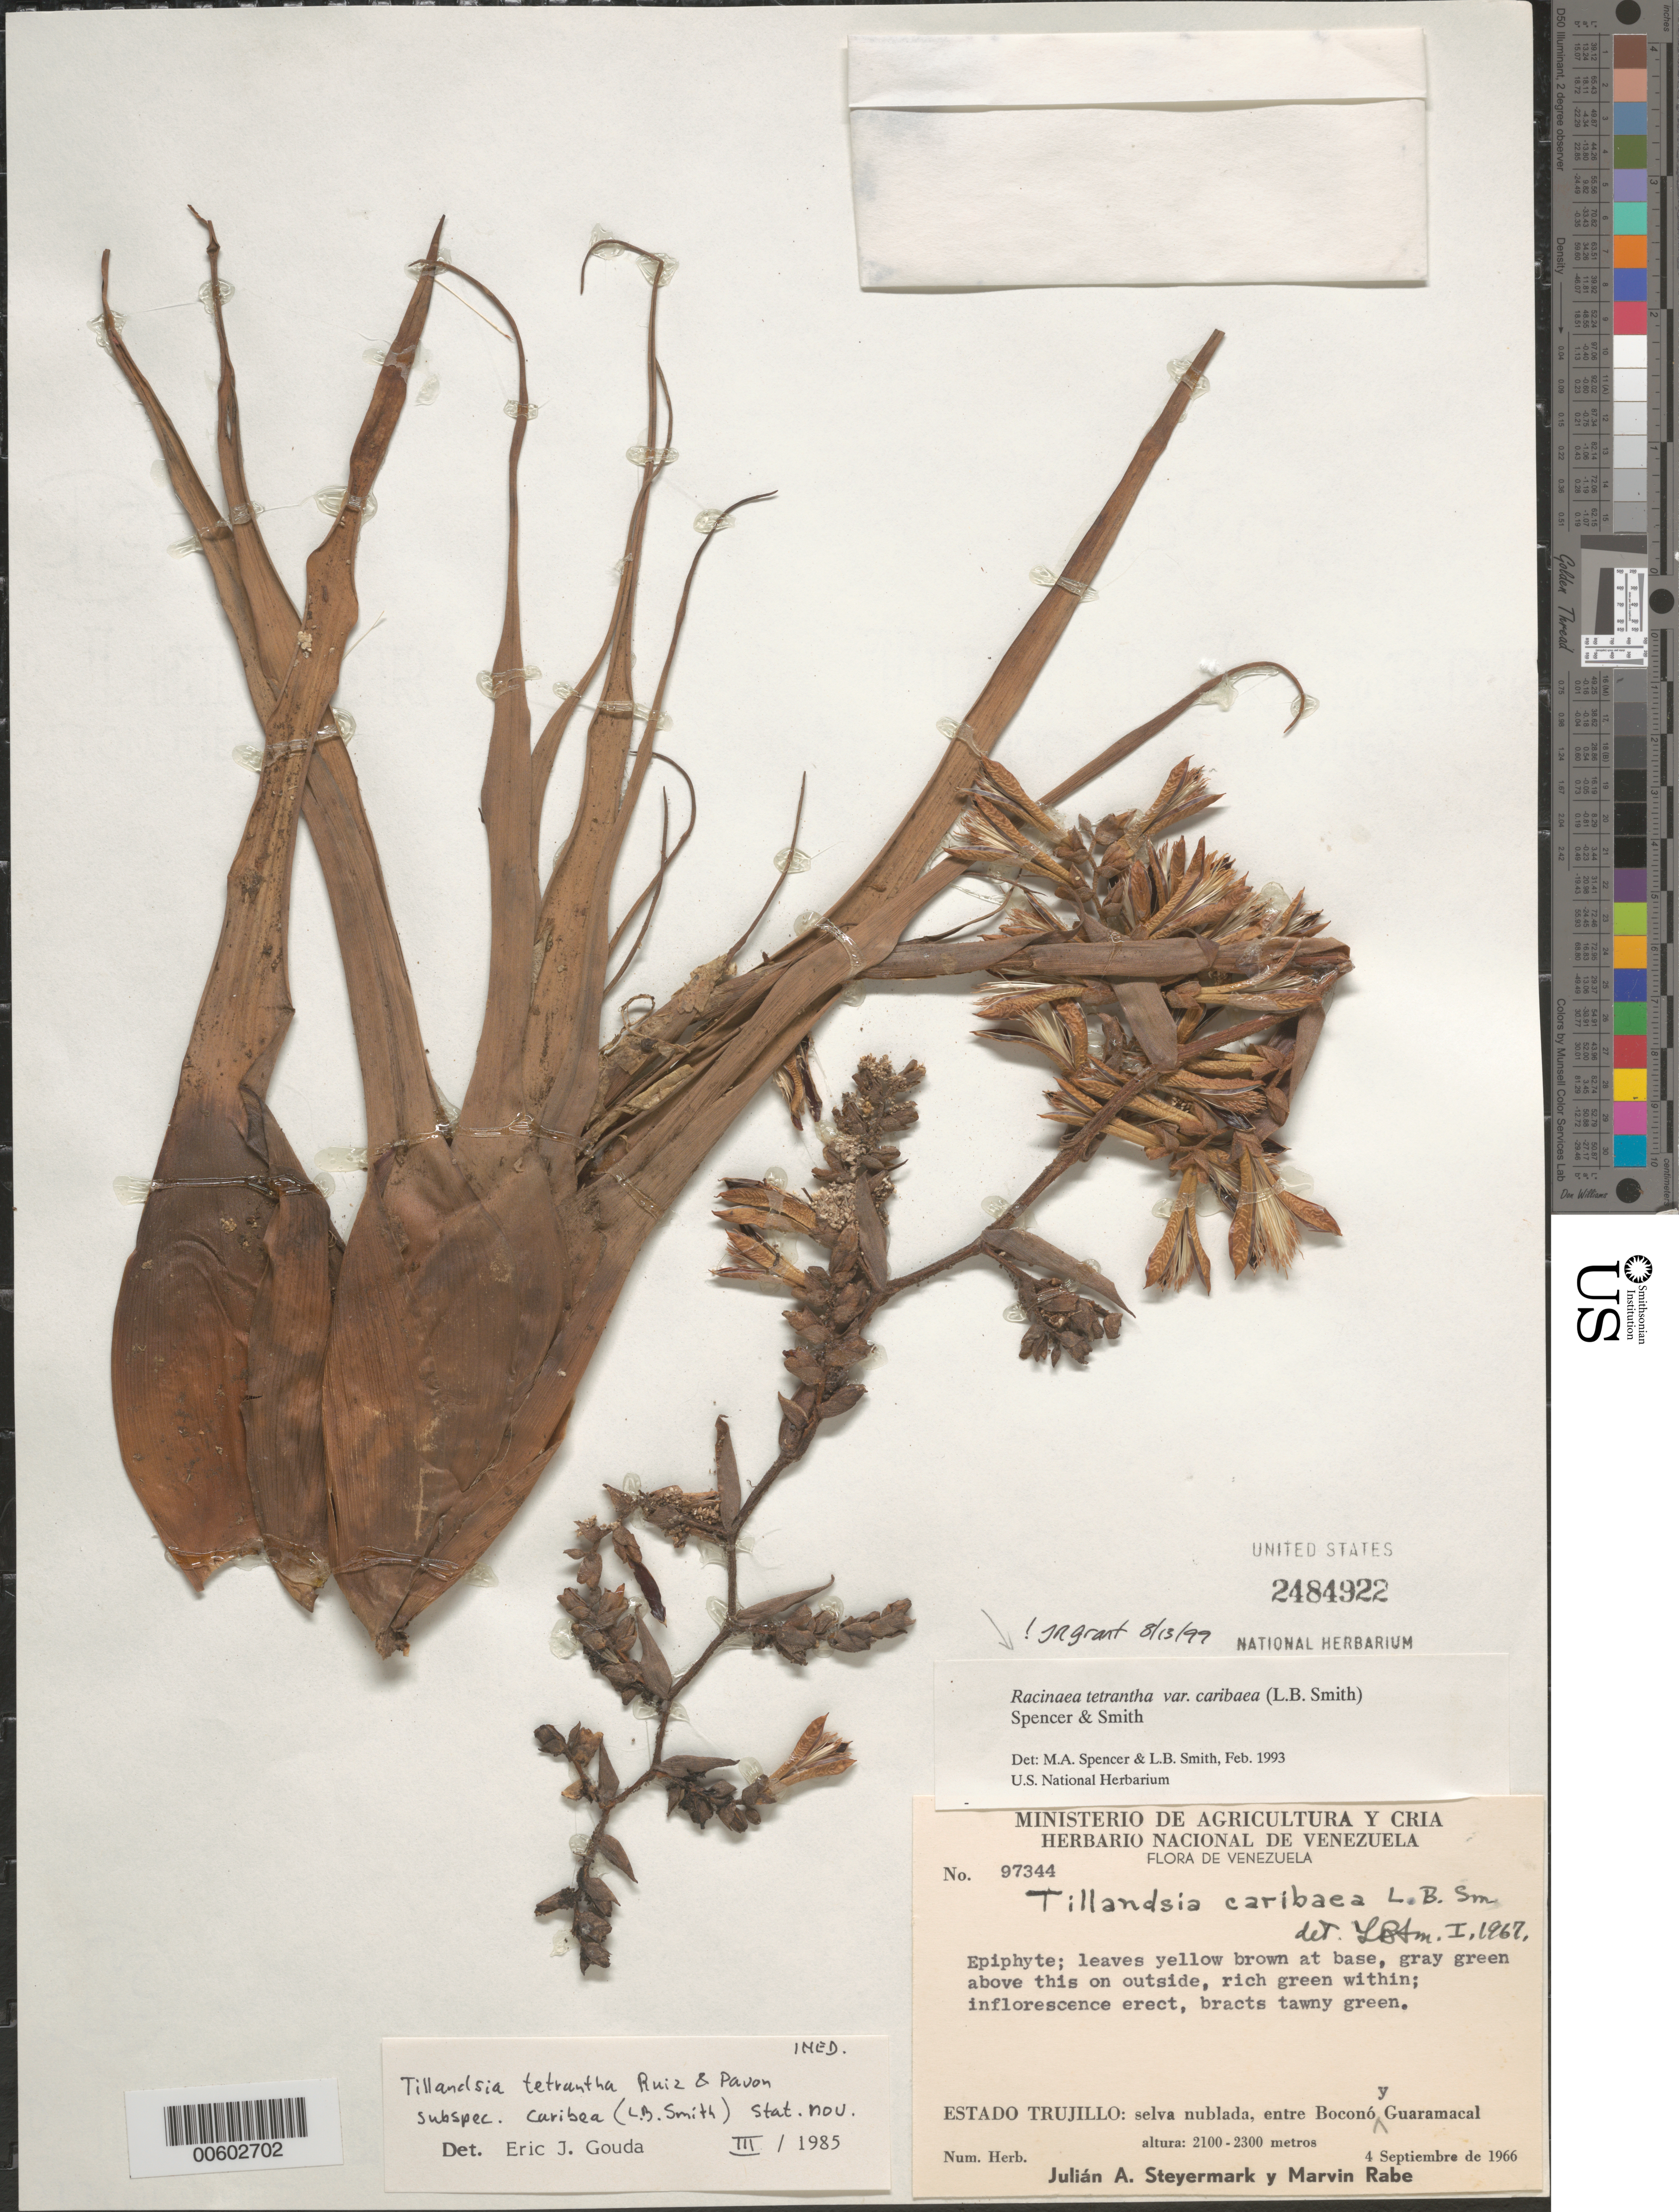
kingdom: Plantae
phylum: Tracheophyta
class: Liliopsida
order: Poales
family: Bromeliaceae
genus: Racinaea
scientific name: Racinaea tetrantha var. caribaea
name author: (L.B. Sm.) M.A. Spencer & L.B. Sm.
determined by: Spencer, M. A.; Smith, L. B.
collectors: J. Steyermark & M. Rabe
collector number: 97344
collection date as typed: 04 Sep 1966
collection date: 1966-09-04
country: Venezuela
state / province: Trujillo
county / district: Boconó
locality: Entre Boconó y Guaramacal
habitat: Selva nublada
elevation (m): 2100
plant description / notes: NY, US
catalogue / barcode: US 2484922